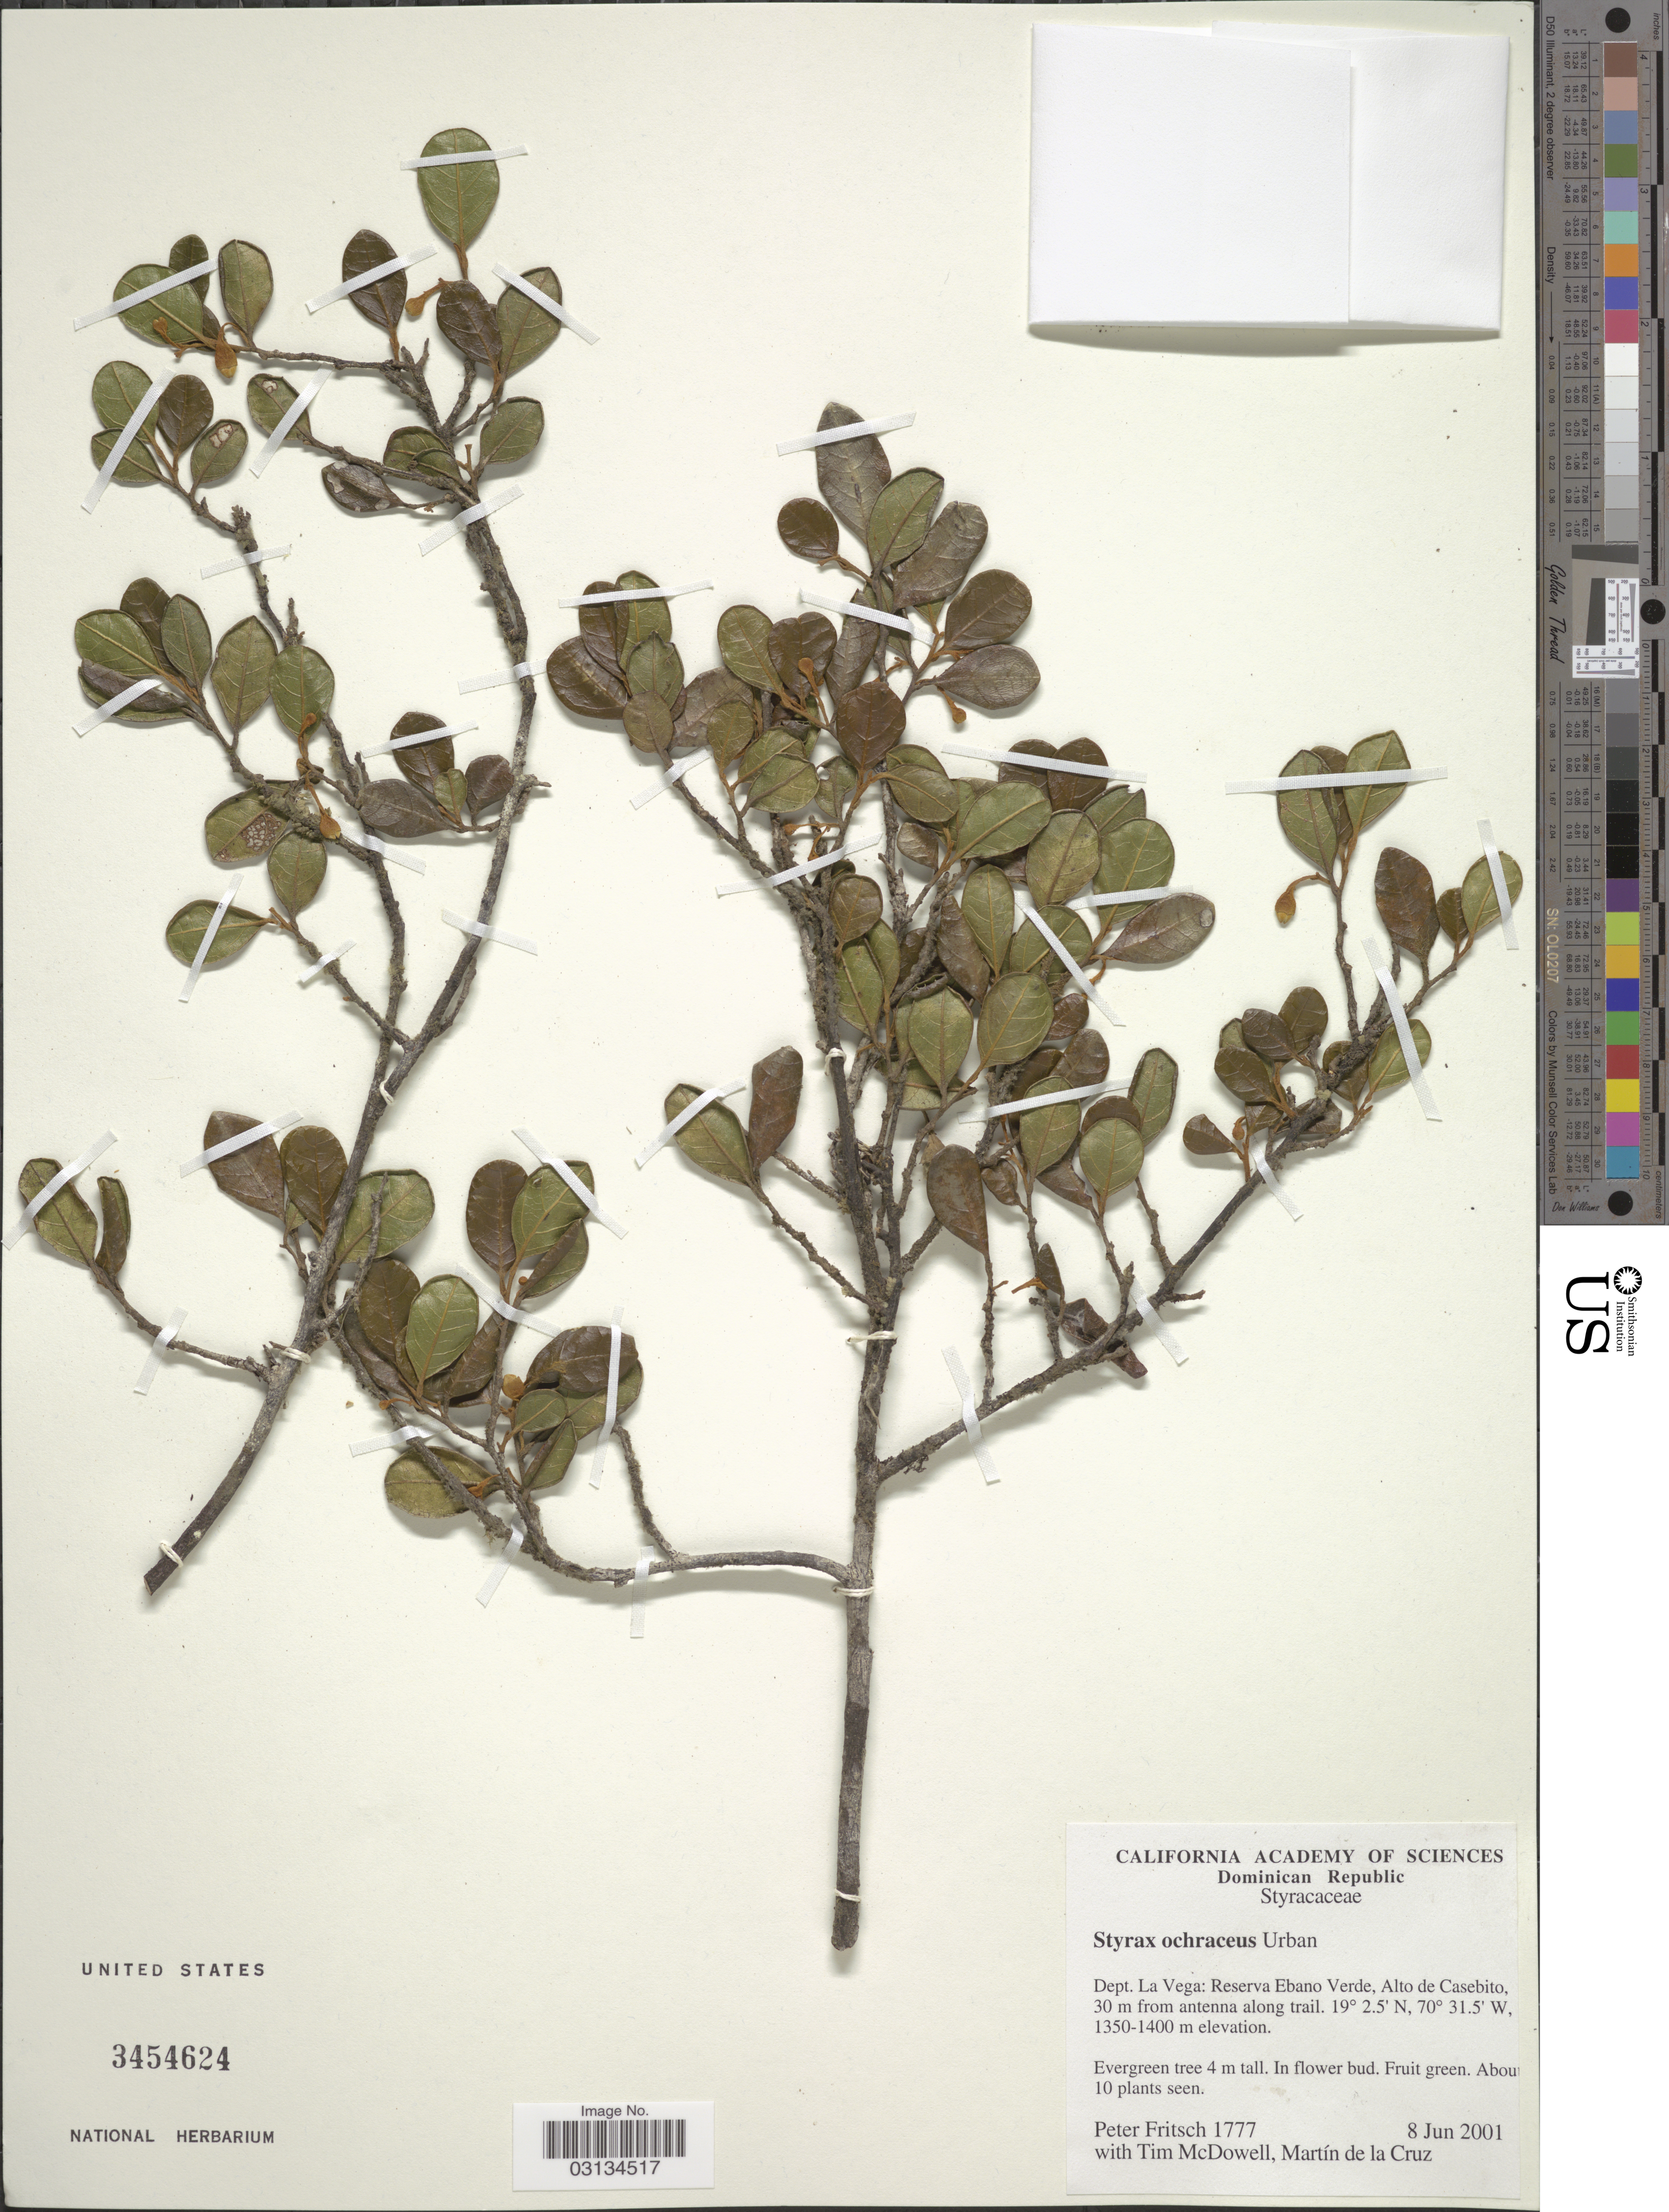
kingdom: Plantae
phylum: Tracheophyta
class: Magnoliopsida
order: Ericales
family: Styracaceae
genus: Styrax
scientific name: Styrax ochraceus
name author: Urb.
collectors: P. W. Fritsch, T. McDowell & M. de la Cruz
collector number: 1777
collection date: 2001-06-08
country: Dominican Republic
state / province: La Vega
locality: Dept. La Vega: Reserva Ebano Verde, Alto de Casebito, 30 m from antenna along trail.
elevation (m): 1350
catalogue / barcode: US 3454624